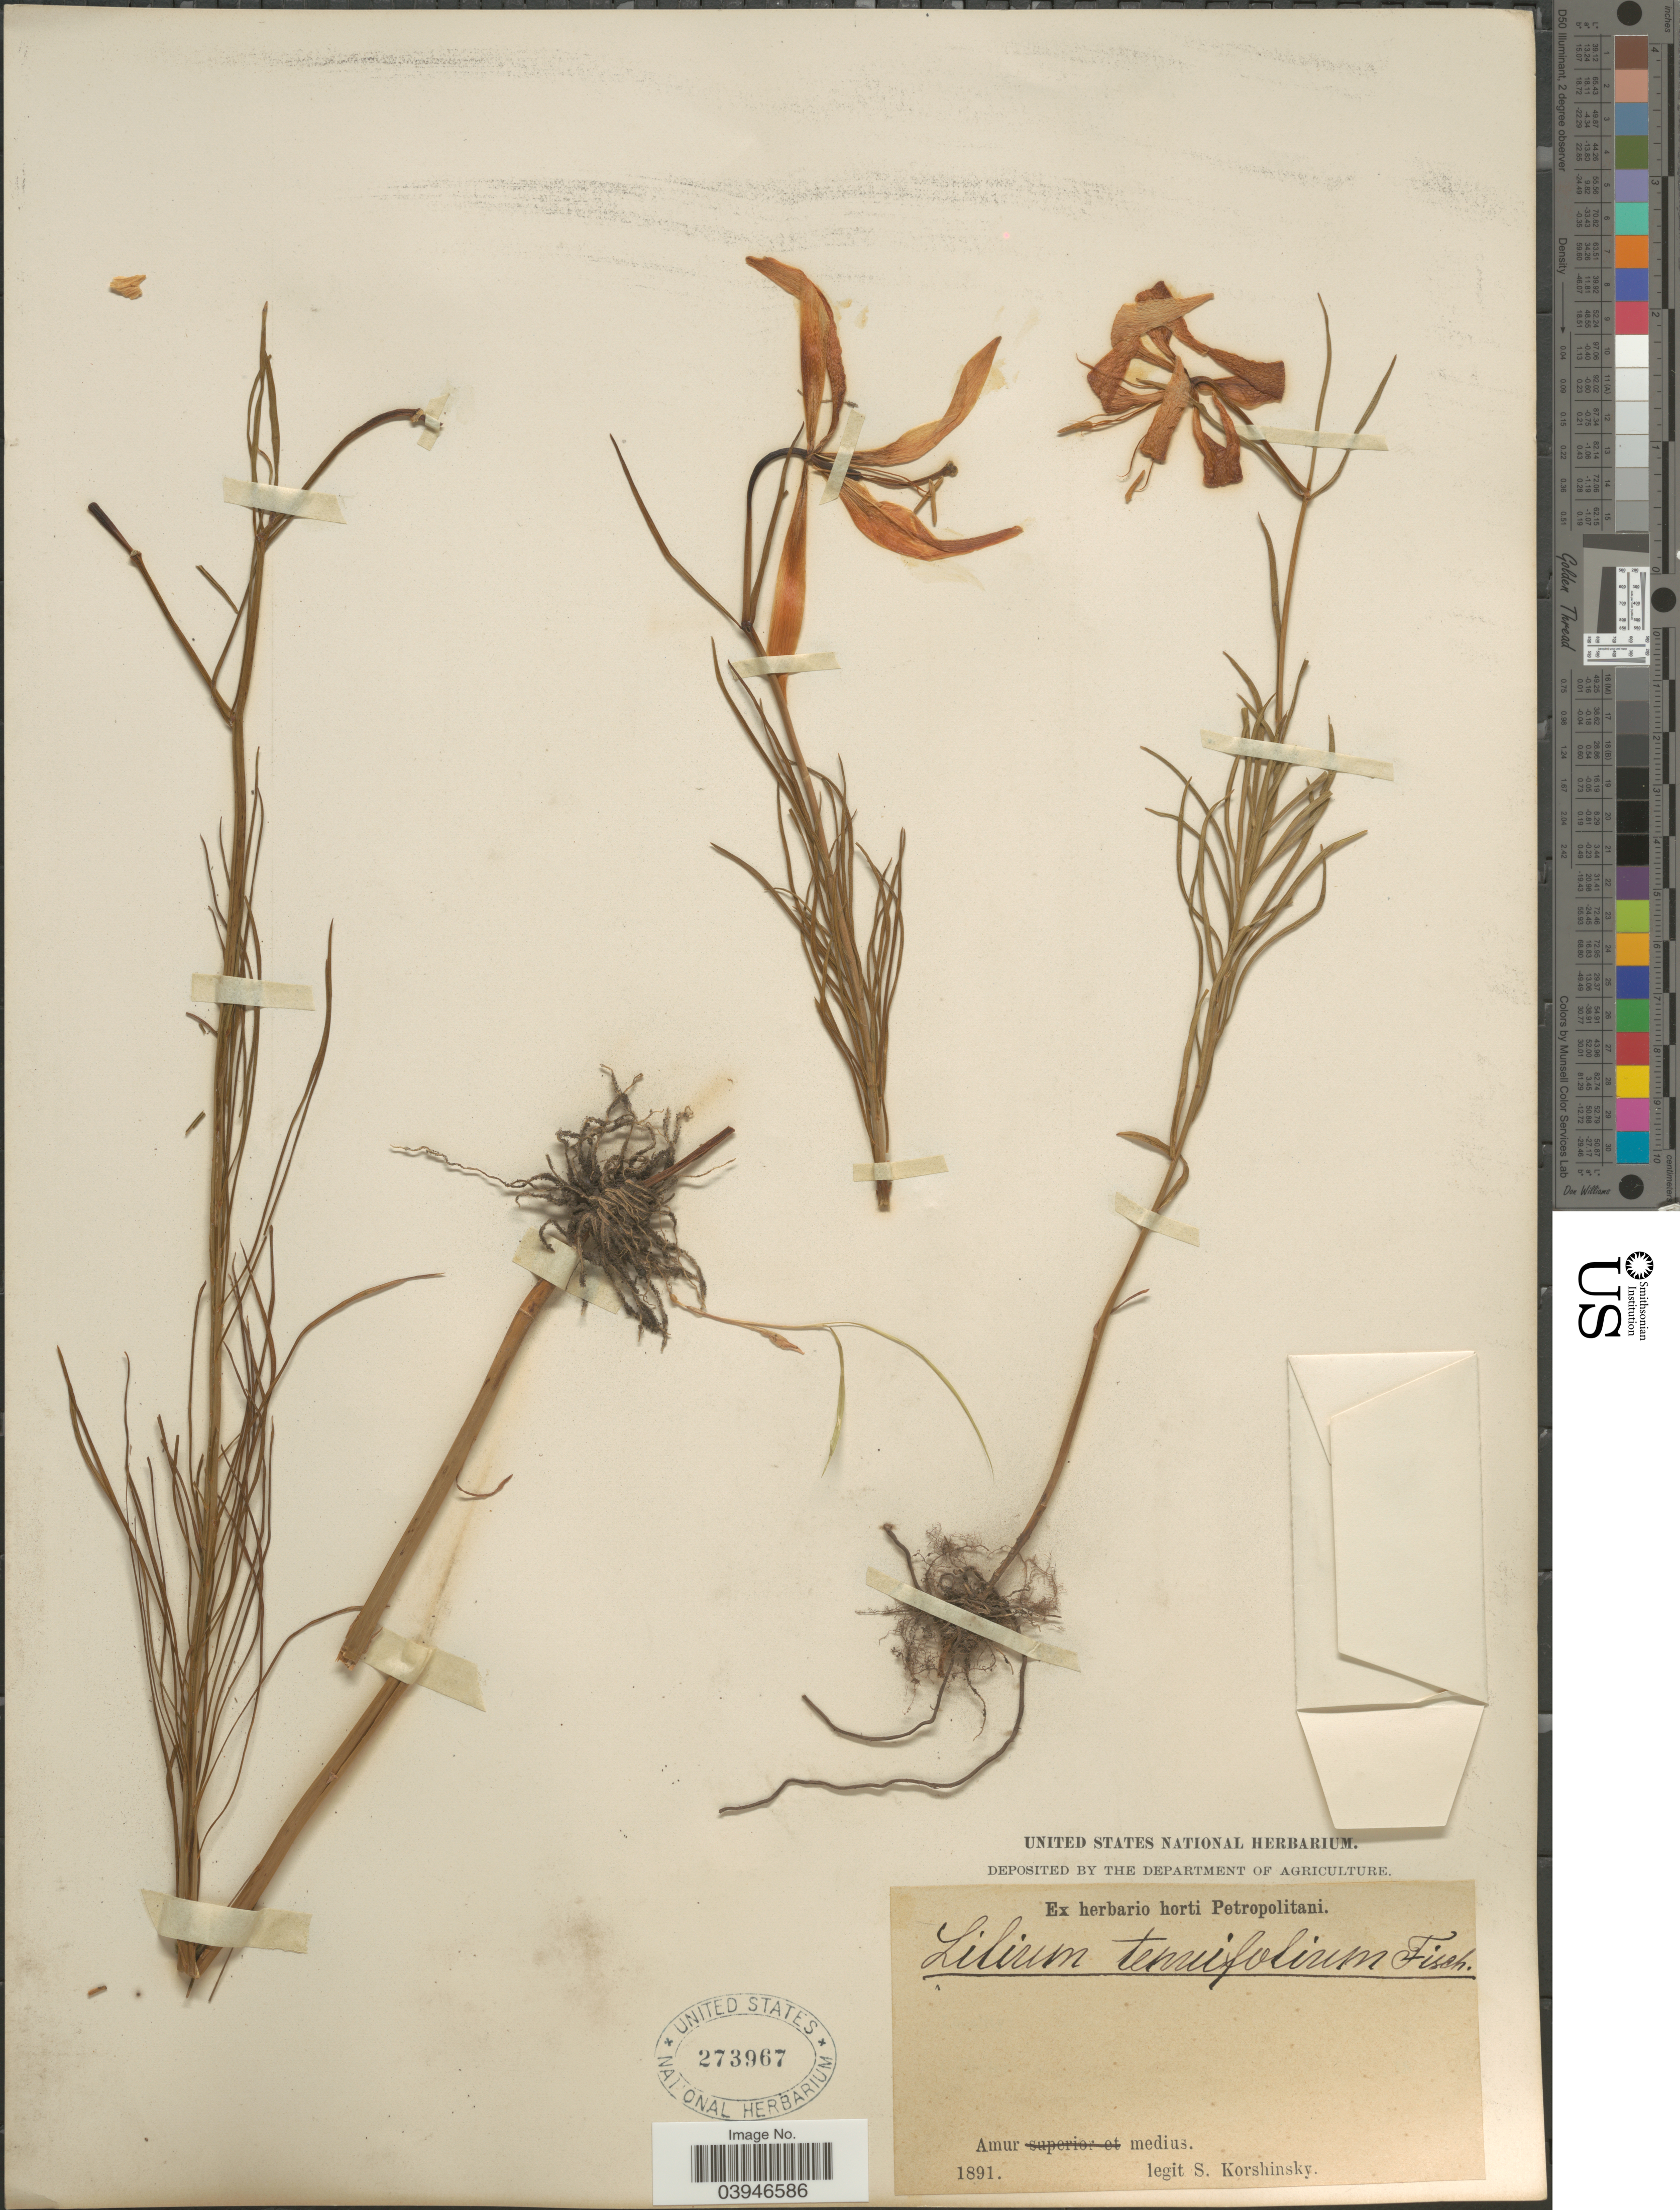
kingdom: Plantae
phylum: Tracheophyta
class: Liliopsida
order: Liliales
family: Liliaceae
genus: Lilium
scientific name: Lilium tenuifolium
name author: Fisch. ex Hook. f.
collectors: S. I. Korshinsky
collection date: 1891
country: Russian Federation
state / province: Amur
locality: Amur medius.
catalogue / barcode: US 273967